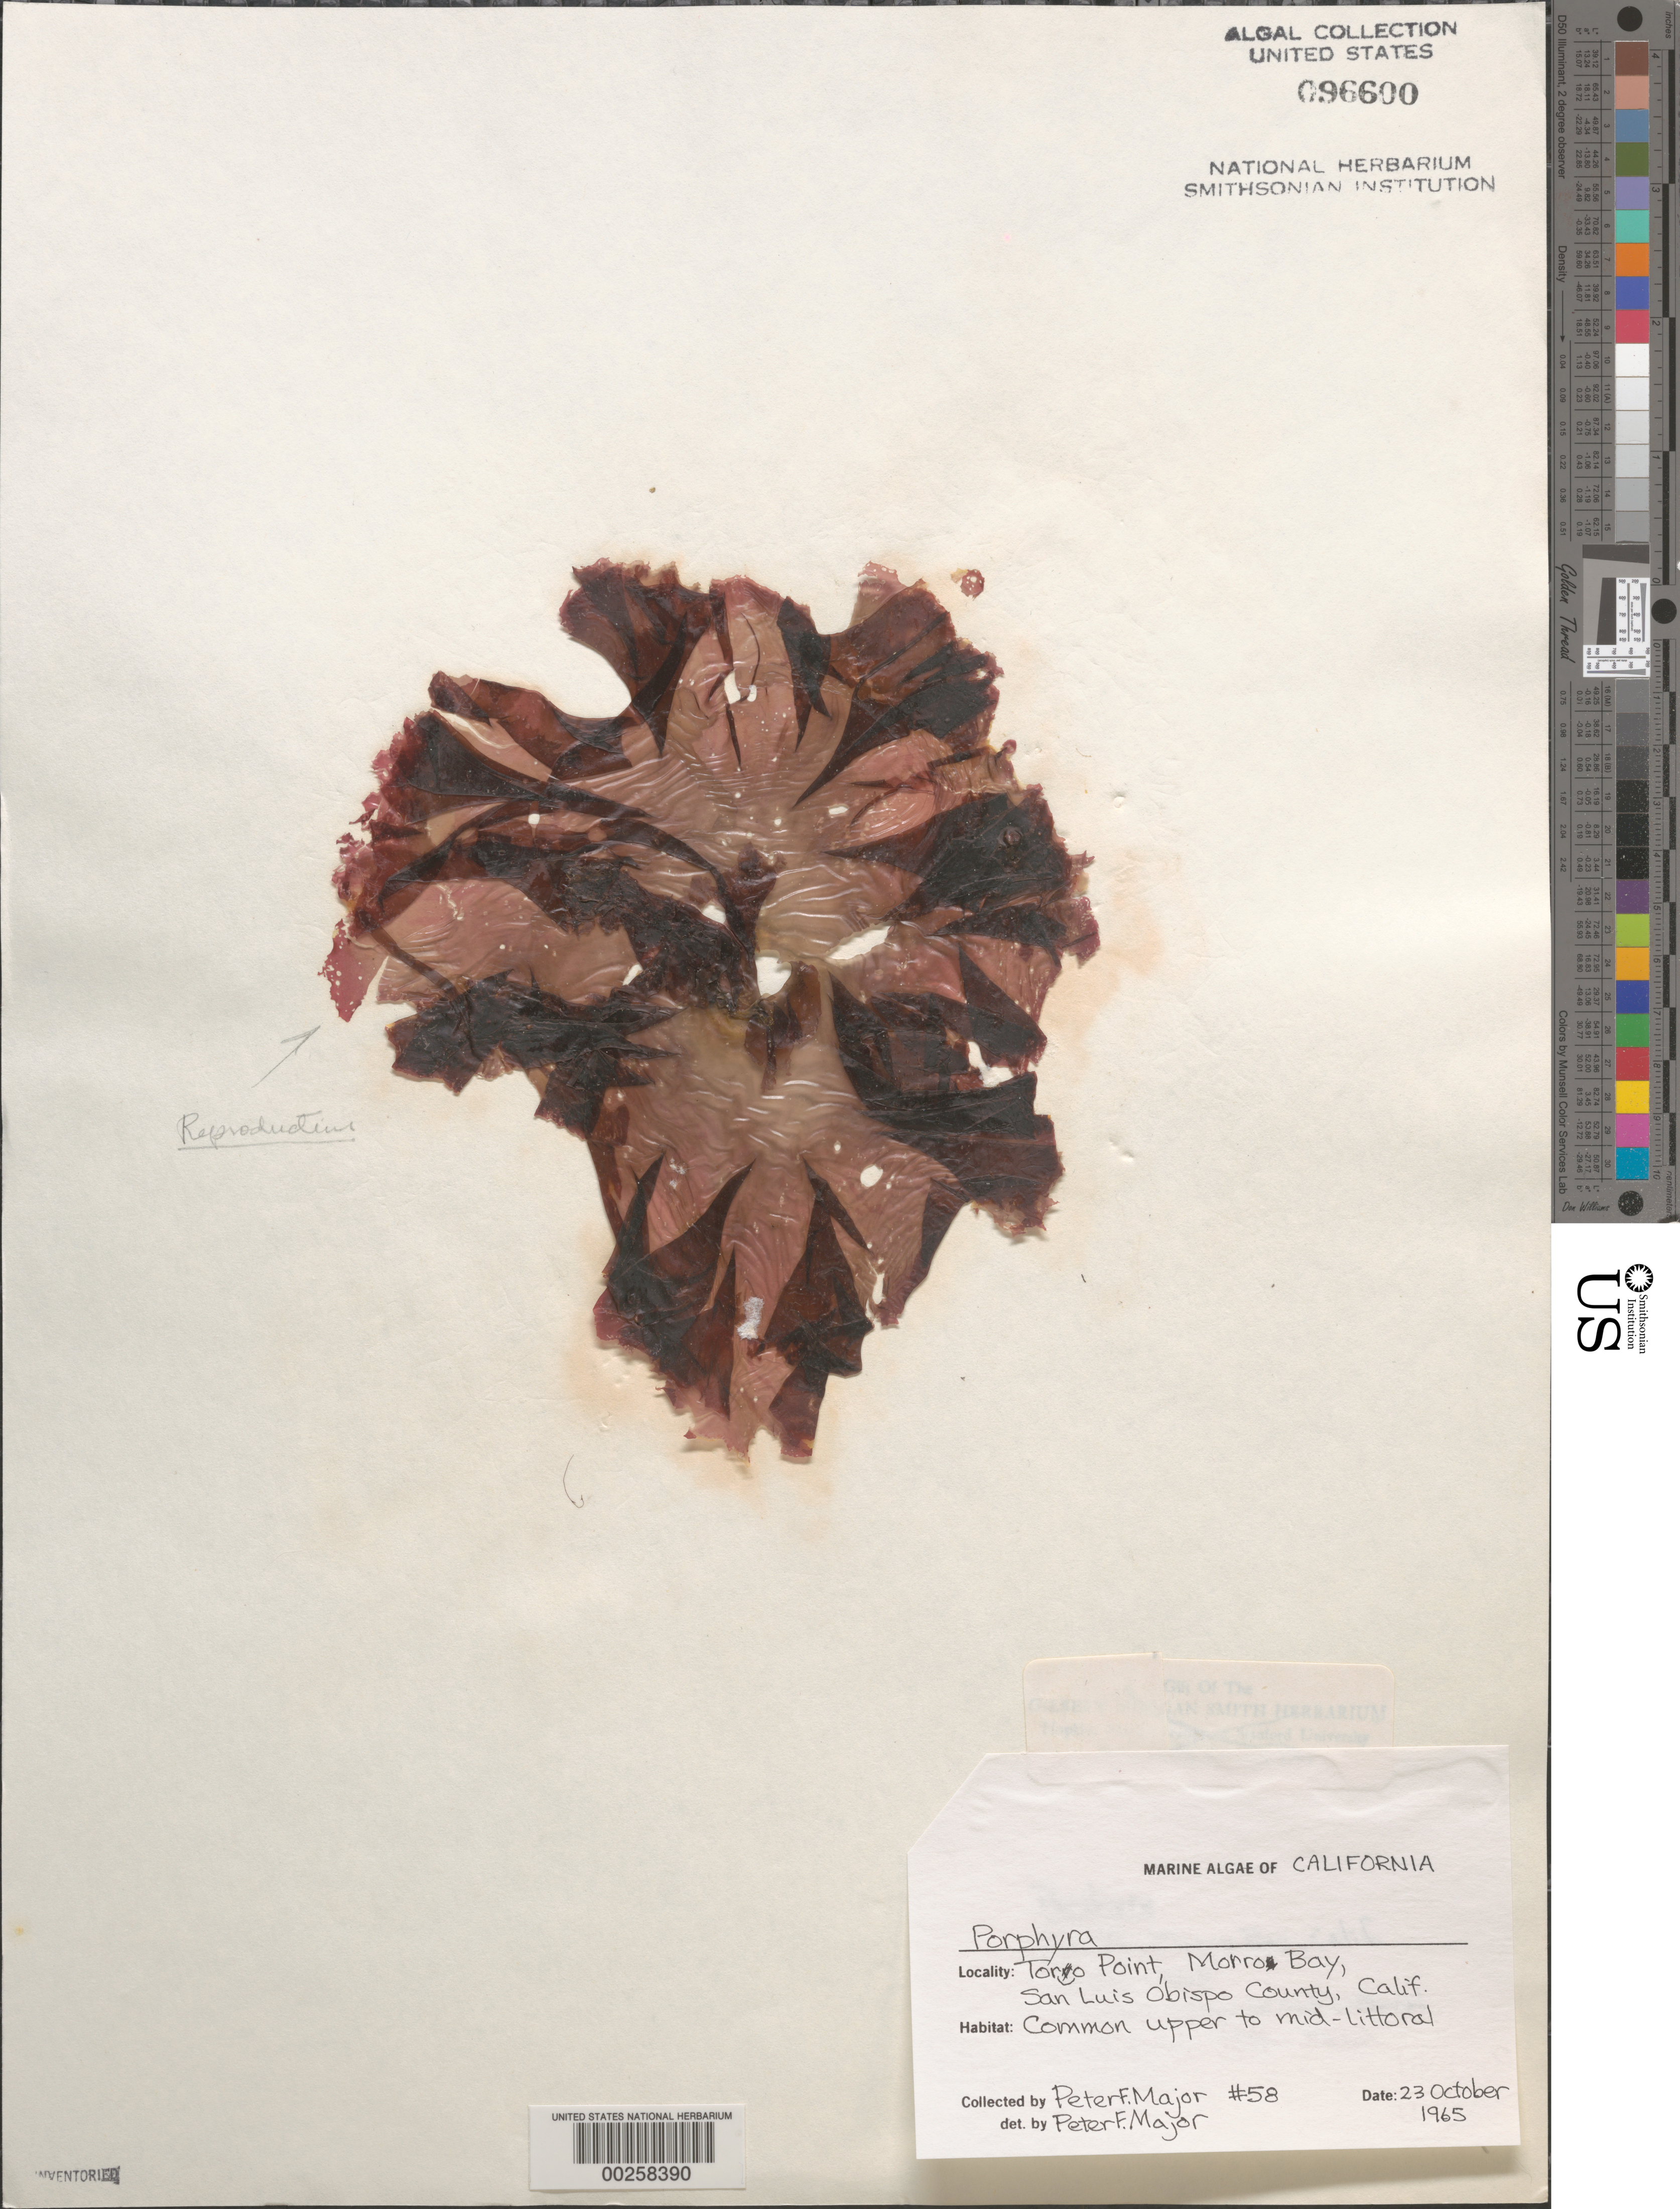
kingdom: Plantae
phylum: Rhodophyta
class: Bangiophyceae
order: Bangiales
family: Bangiaceae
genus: Porphyra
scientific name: Porphyra sp.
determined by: Major, P. F.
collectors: P. Major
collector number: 58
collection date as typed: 23 Oct 1965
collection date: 1965-10-23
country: United States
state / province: California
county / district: San Luis Obispo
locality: Toro Point, Morro Bay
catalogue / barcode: US 96600